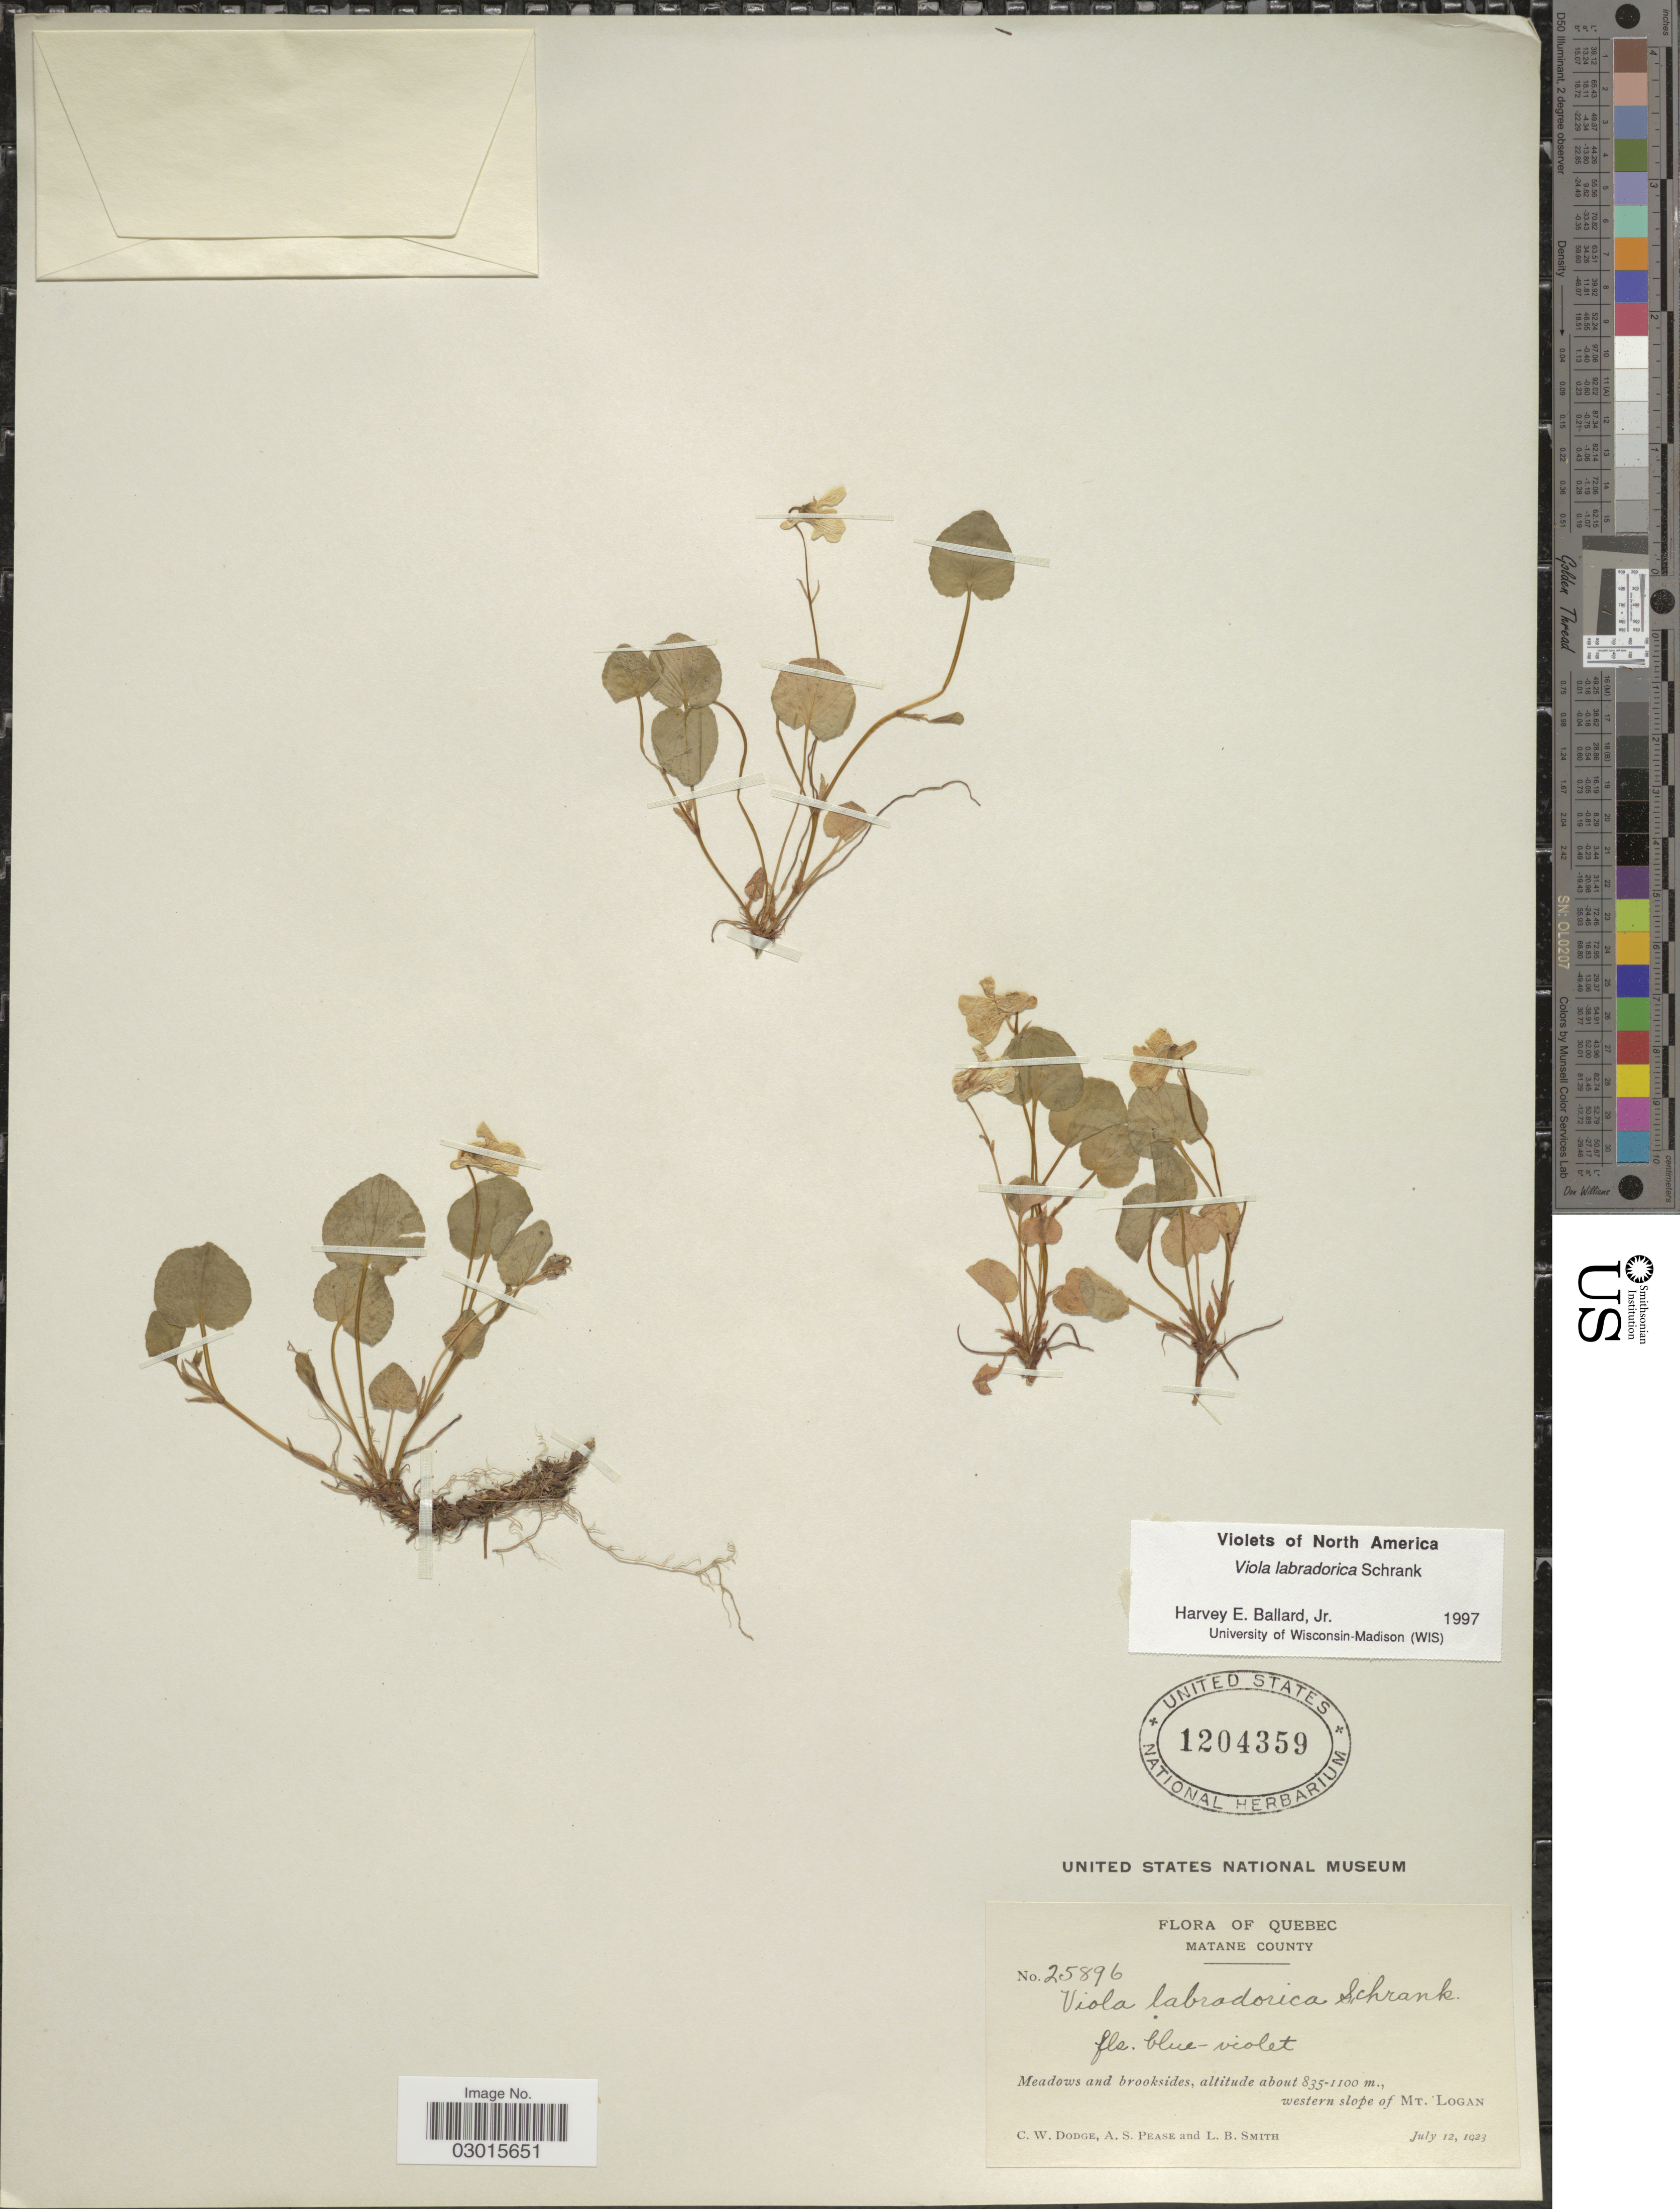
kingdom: Plantae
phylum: Tracheophyta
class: Magnoliopsida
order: Malpighiales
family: Violaceae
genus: Viola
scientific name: Viola labradorica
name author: Schrank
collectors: C. Dodge, A. S. Pease & L. Smith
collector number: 25896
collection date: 1923-07-12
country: Canada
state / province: Quebec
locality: Matane County. Western slope of Mt. Logan.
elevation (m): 835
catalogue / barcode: US 1204359